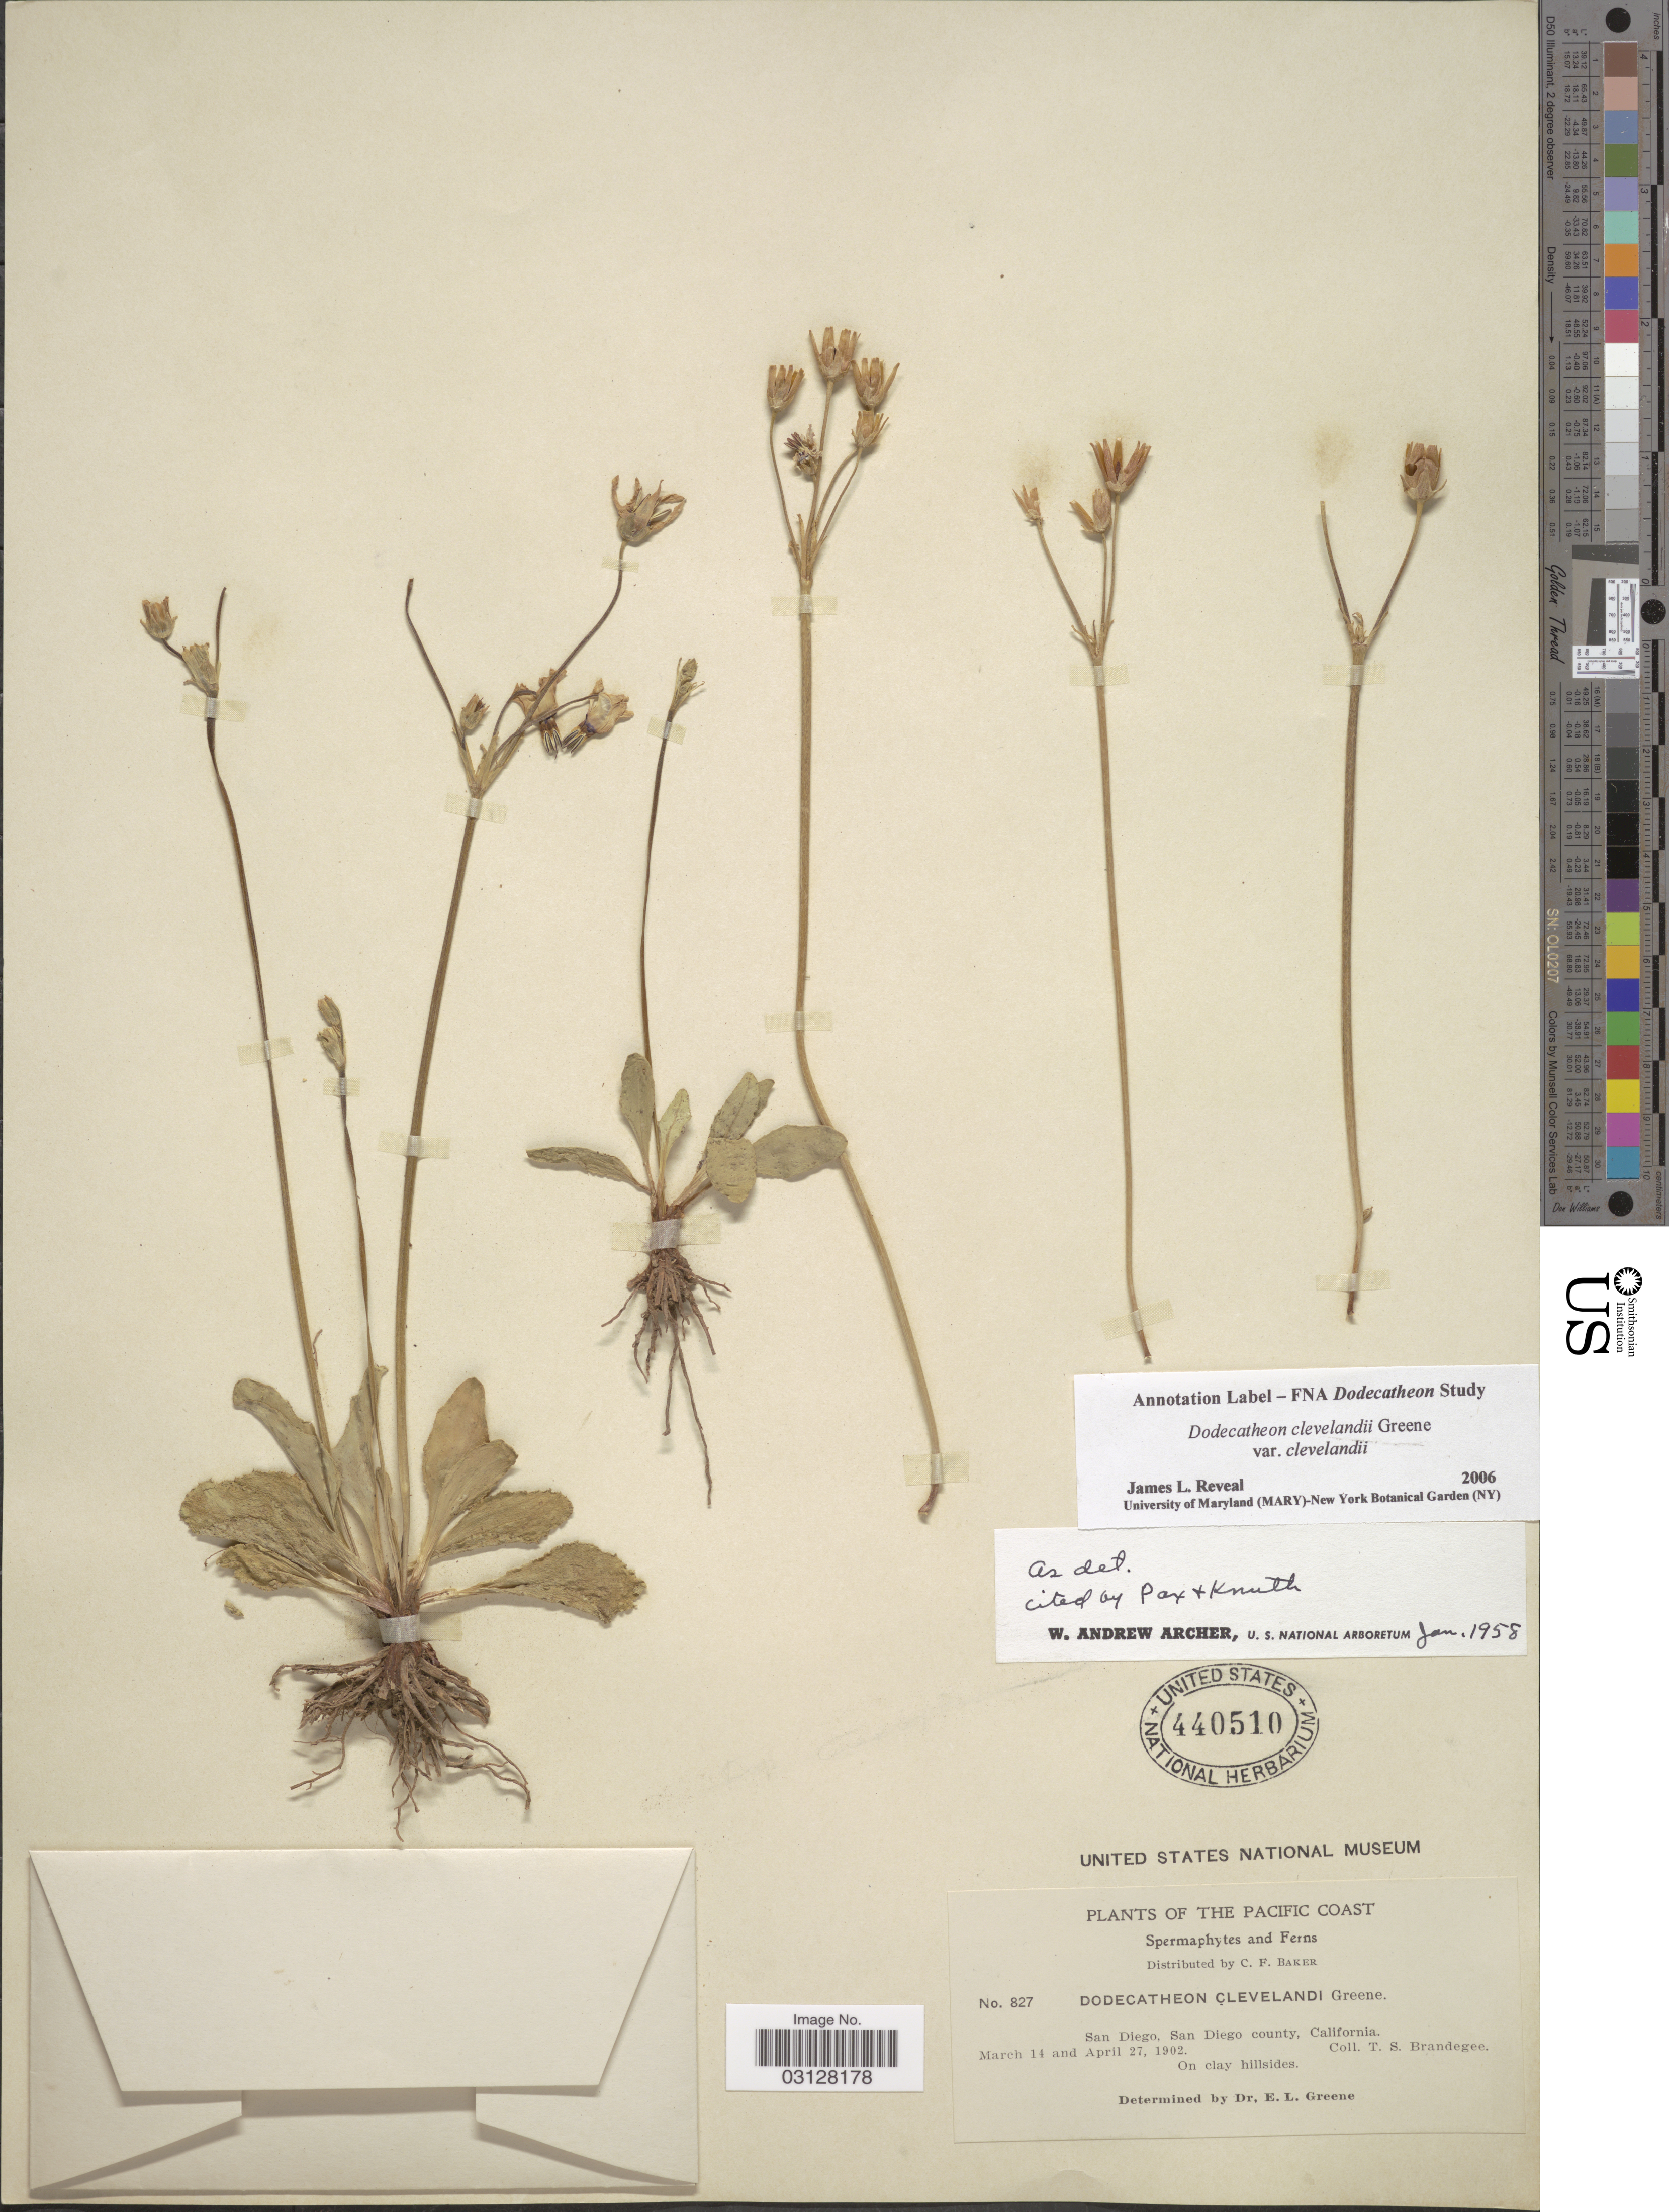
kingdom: Plantae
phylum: Tracheophyta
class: Magnoliopsida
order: Ericales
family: Primulaceae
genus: Dodecatheon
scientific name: Dodecatheon clevelandii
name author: Greene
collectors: T. S. Brandegee (herbarium)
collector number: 827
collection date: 1902-03-14/1902-04-27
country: United States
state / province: California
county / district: San Diego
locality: The Pacific Coast. San Diego, San Diego county.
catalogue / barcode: US 440510